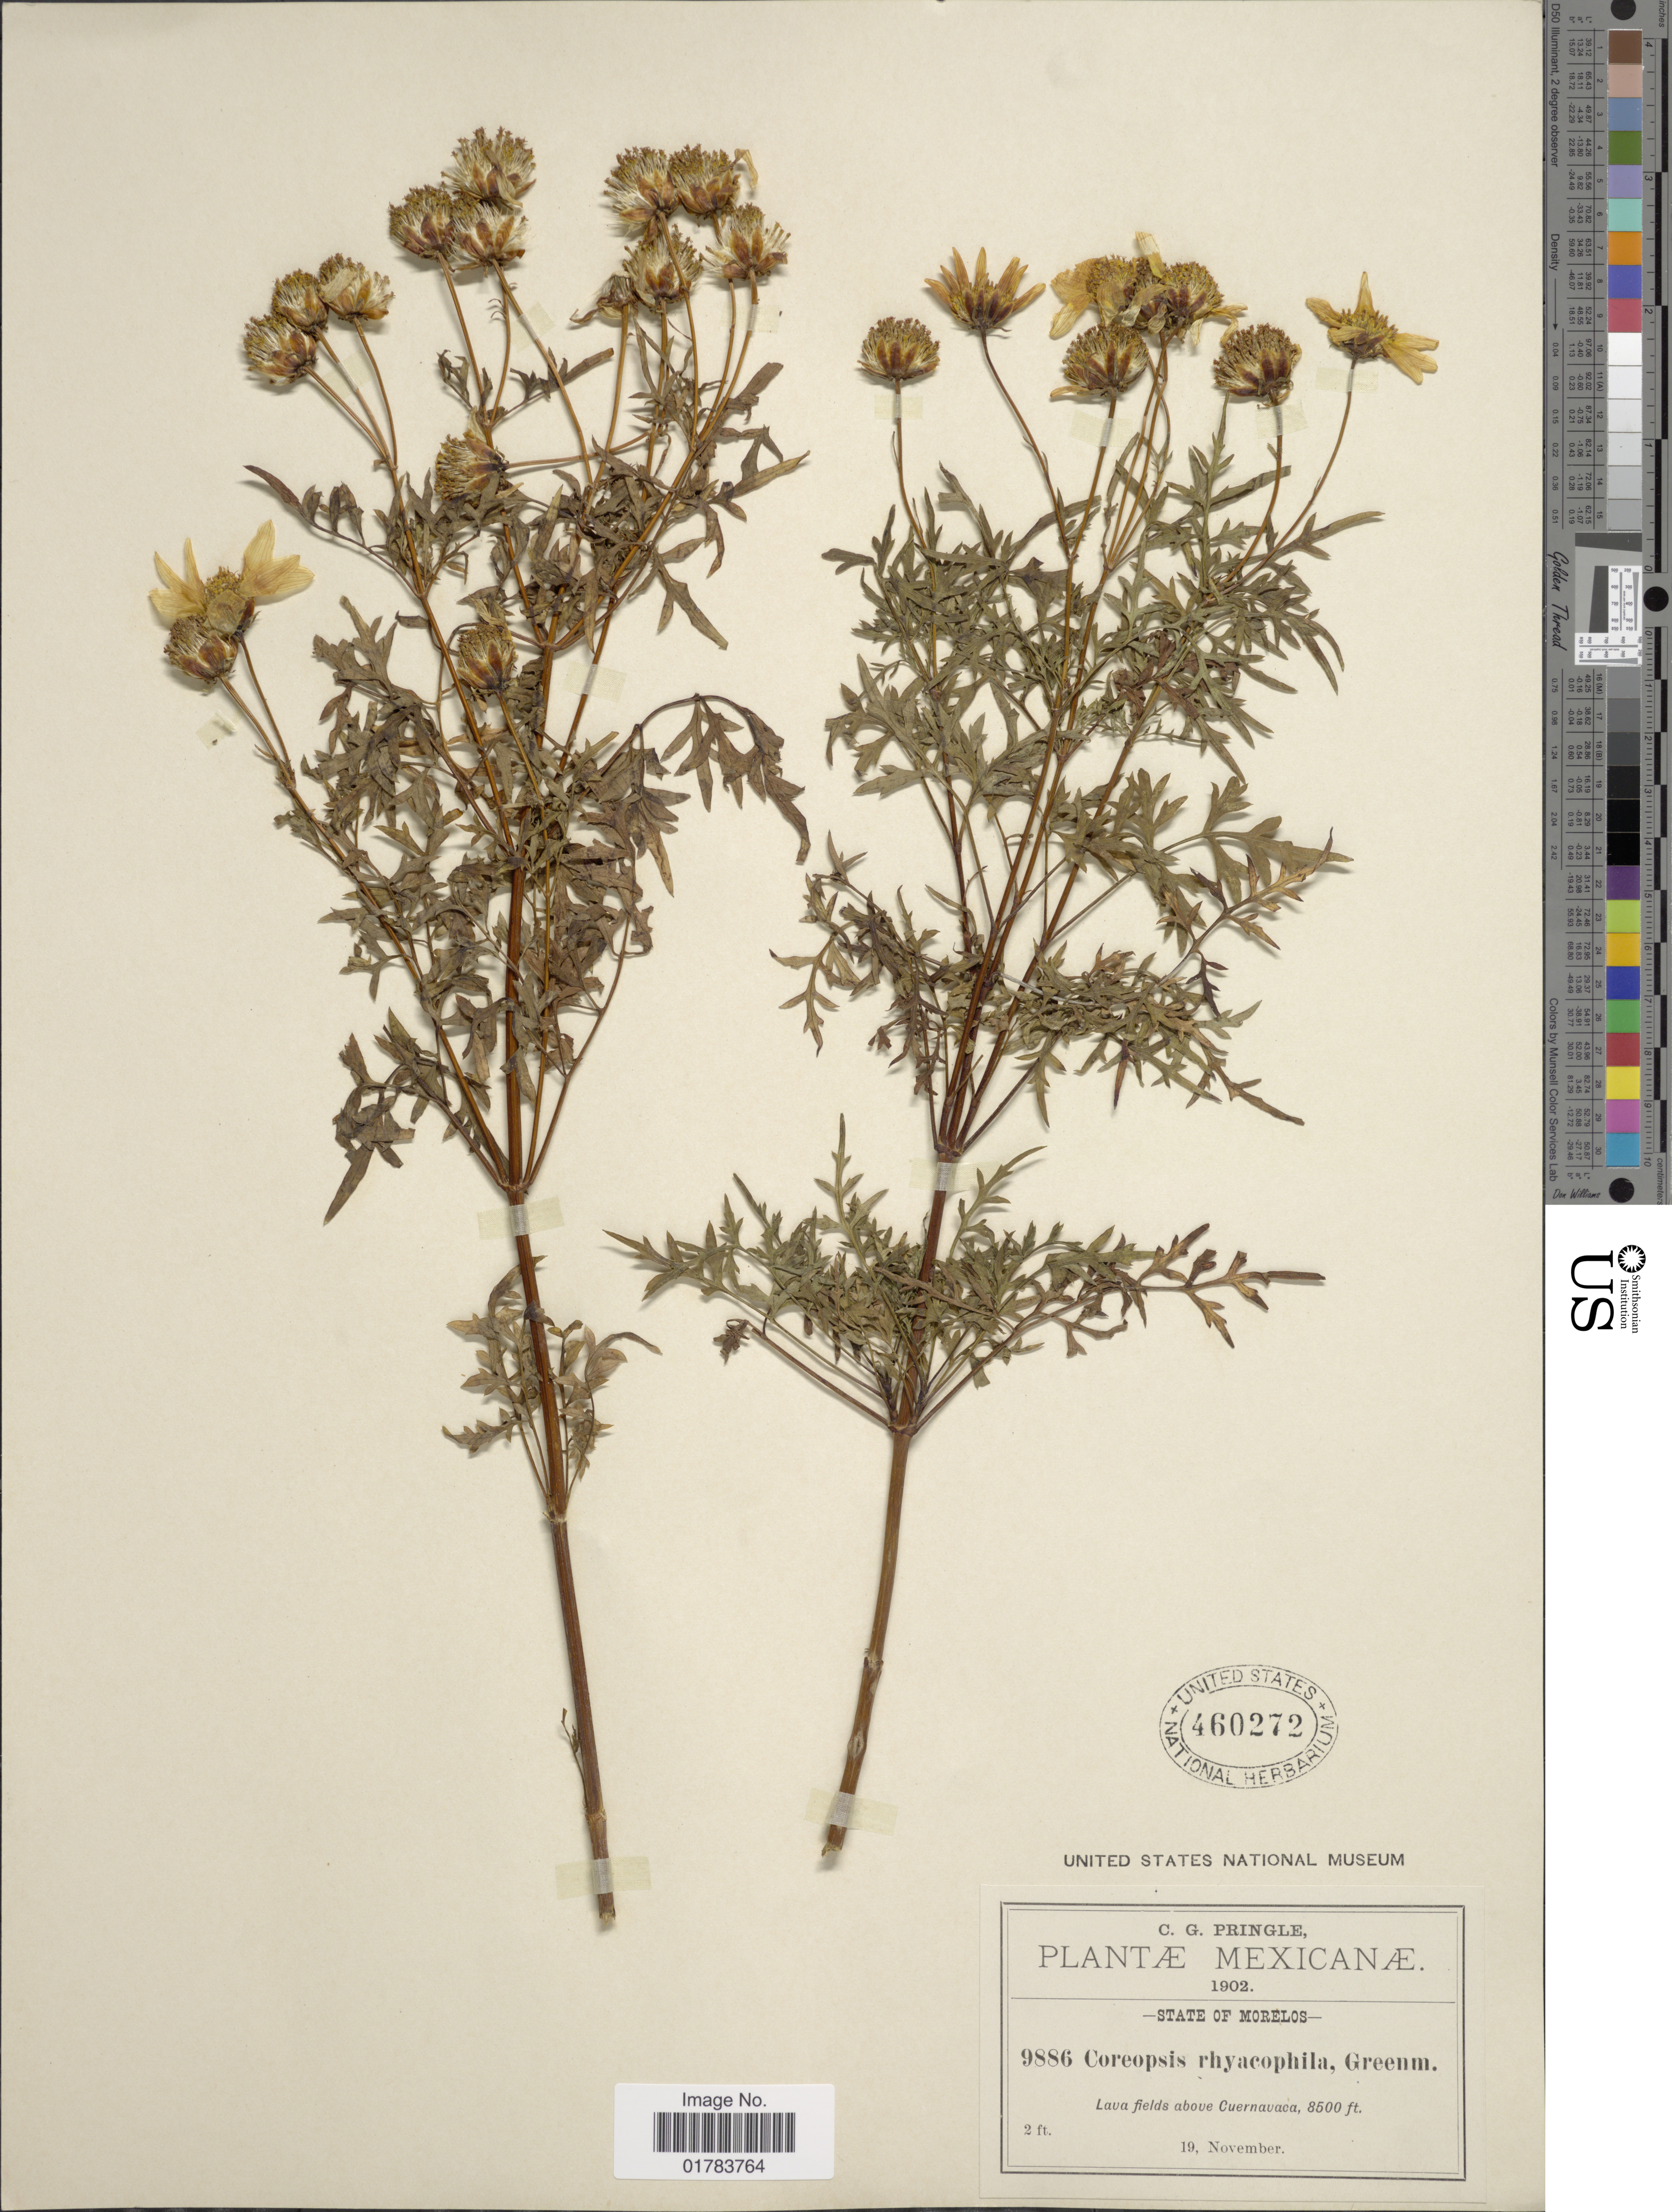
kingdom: Plantae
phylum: Tracheophyta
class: Magnoliopsida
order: Asterales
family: Asteraceae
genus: Coreopsis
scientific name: Coreopsis rhyacophila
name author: Greenm.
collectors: C. G. Pringle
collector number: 9886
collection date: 1902-11-19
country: Mexico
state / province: Morelos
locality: Lava fields above Cuernavaca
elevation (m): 2591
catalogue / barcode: US 460272